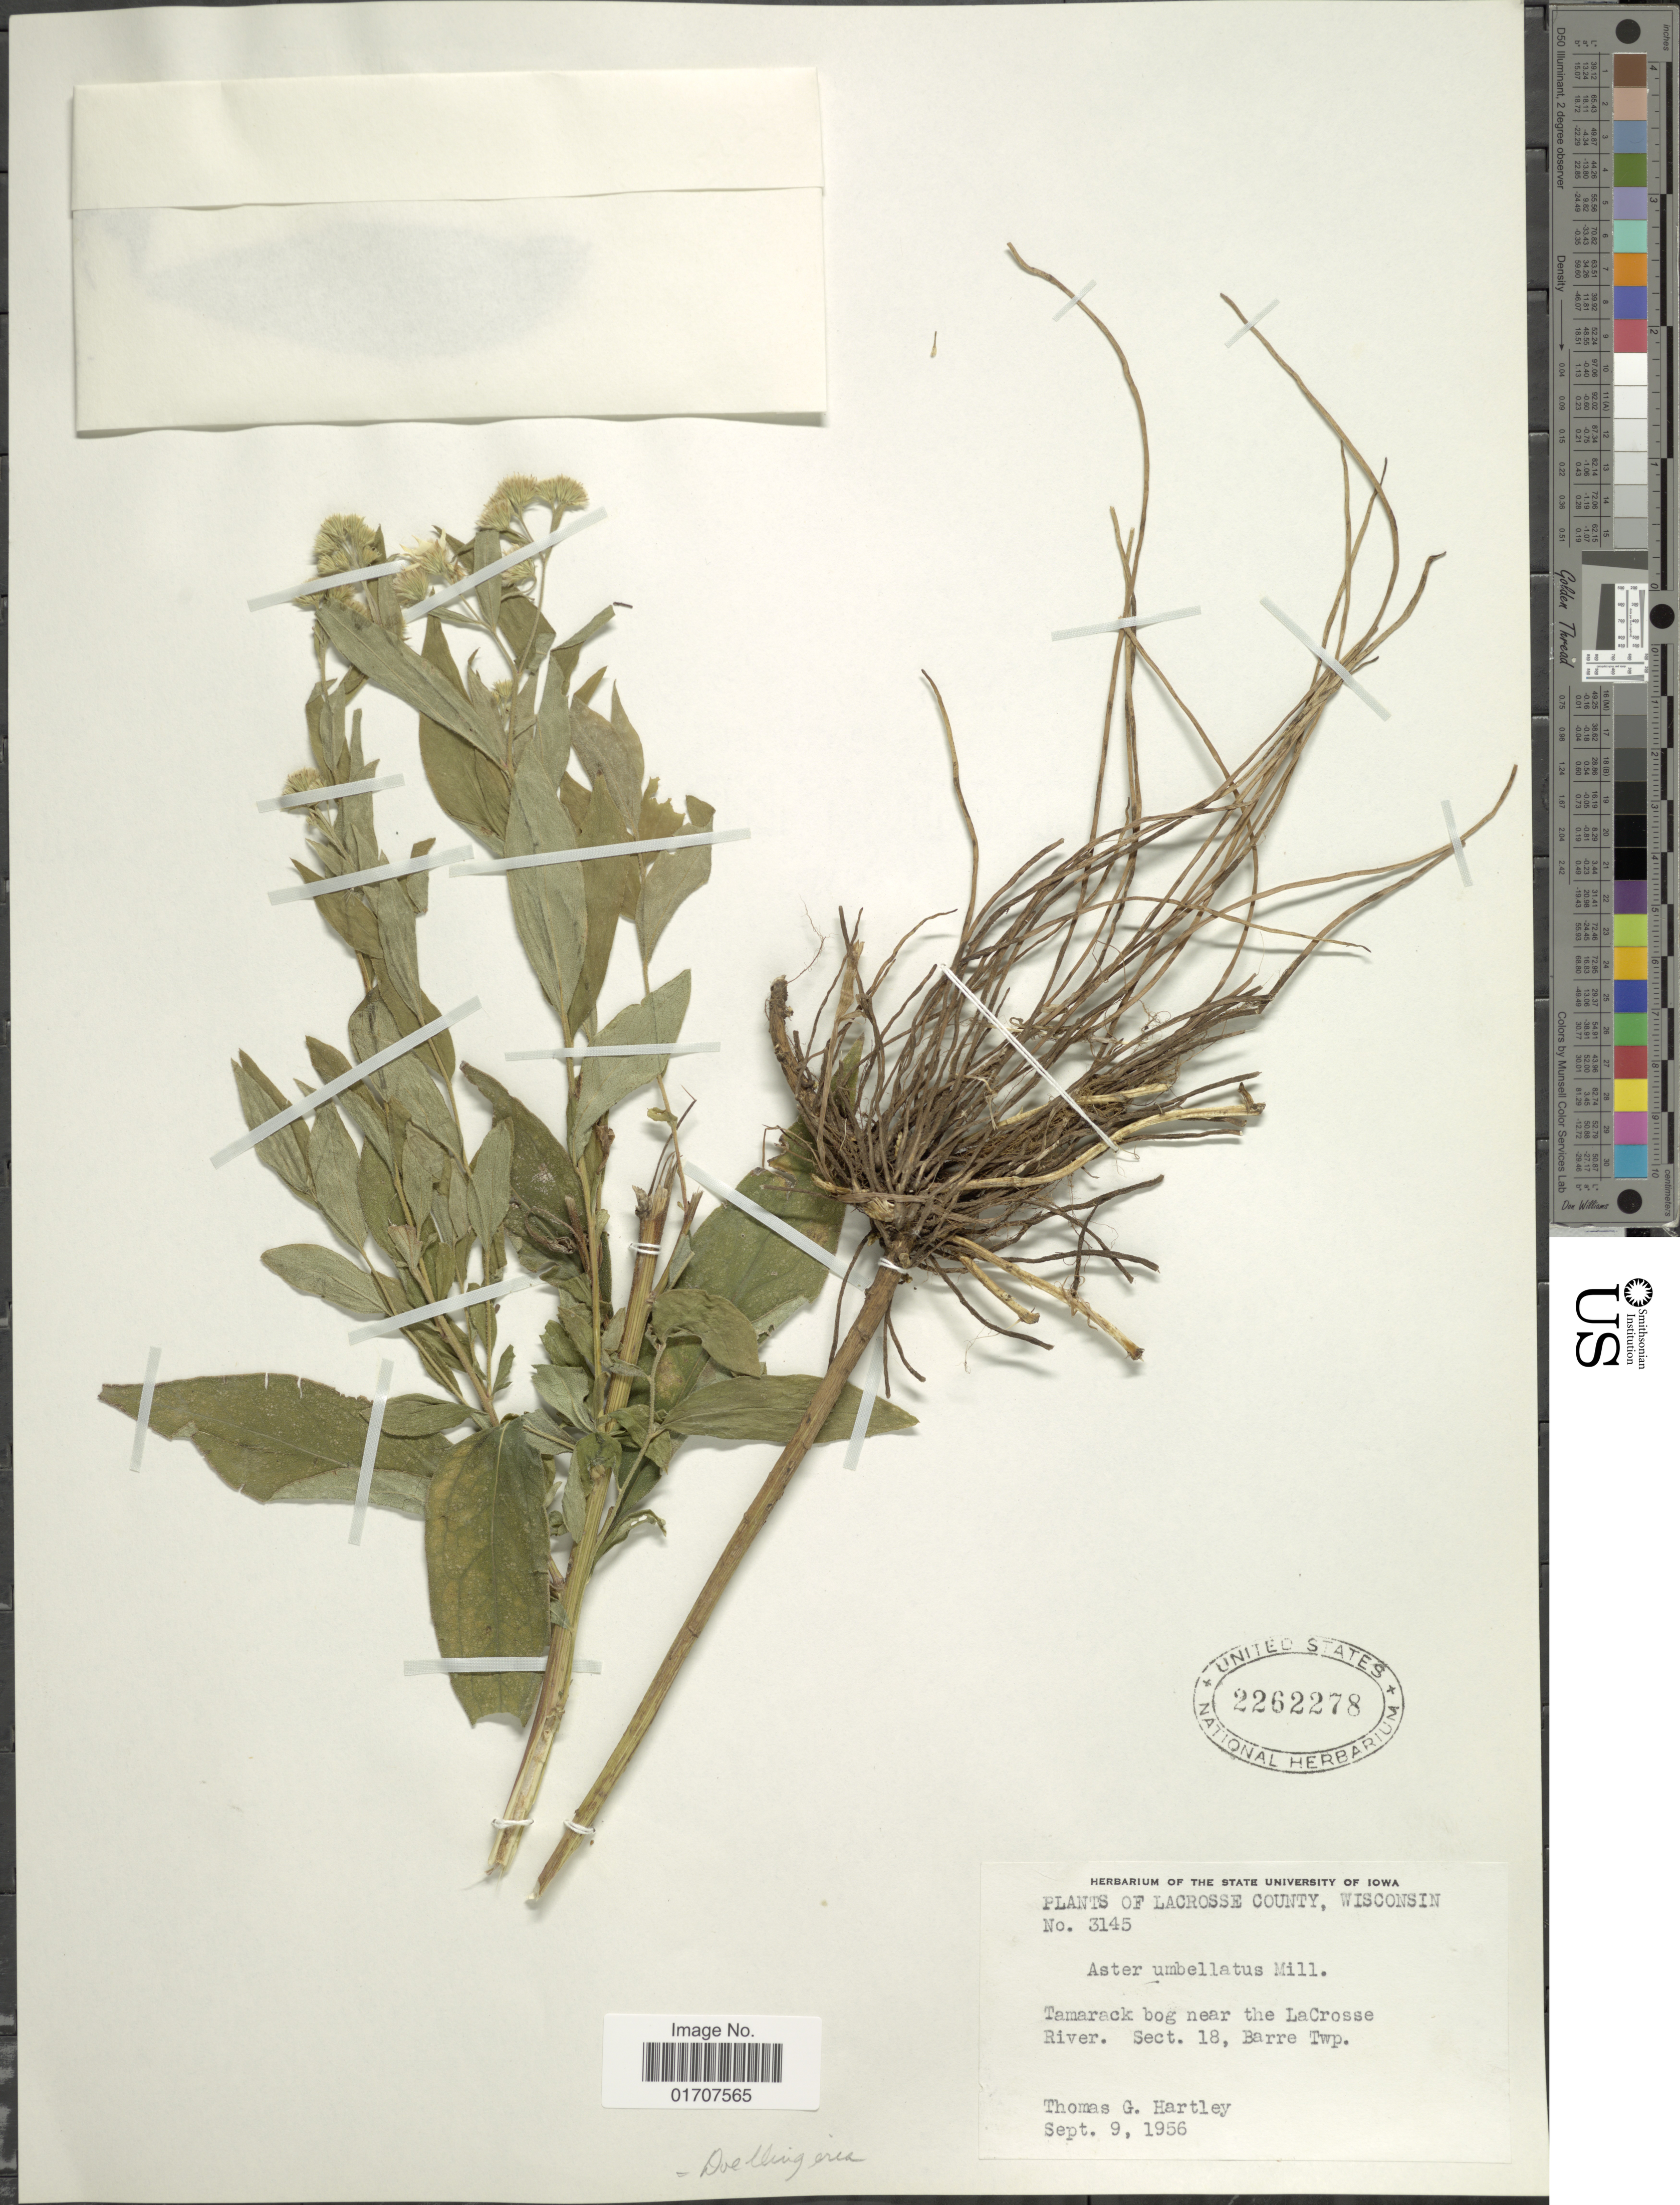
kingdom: Plantae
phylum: Tracheophyta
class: Magnoliopsida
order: Asterales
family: Asteraceae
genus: Doellingeria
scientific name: Doellingeria umbellata var. pubens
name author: (A. Gray) Britton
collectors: T. G. Hartley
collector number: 3145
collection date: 1956-09-09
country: United States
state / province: Wisconsin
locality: LaCrosse County, Tamarack bog near rthe LaCrosse River, Sect. 18, Barre Twp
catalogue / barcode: US 2262278